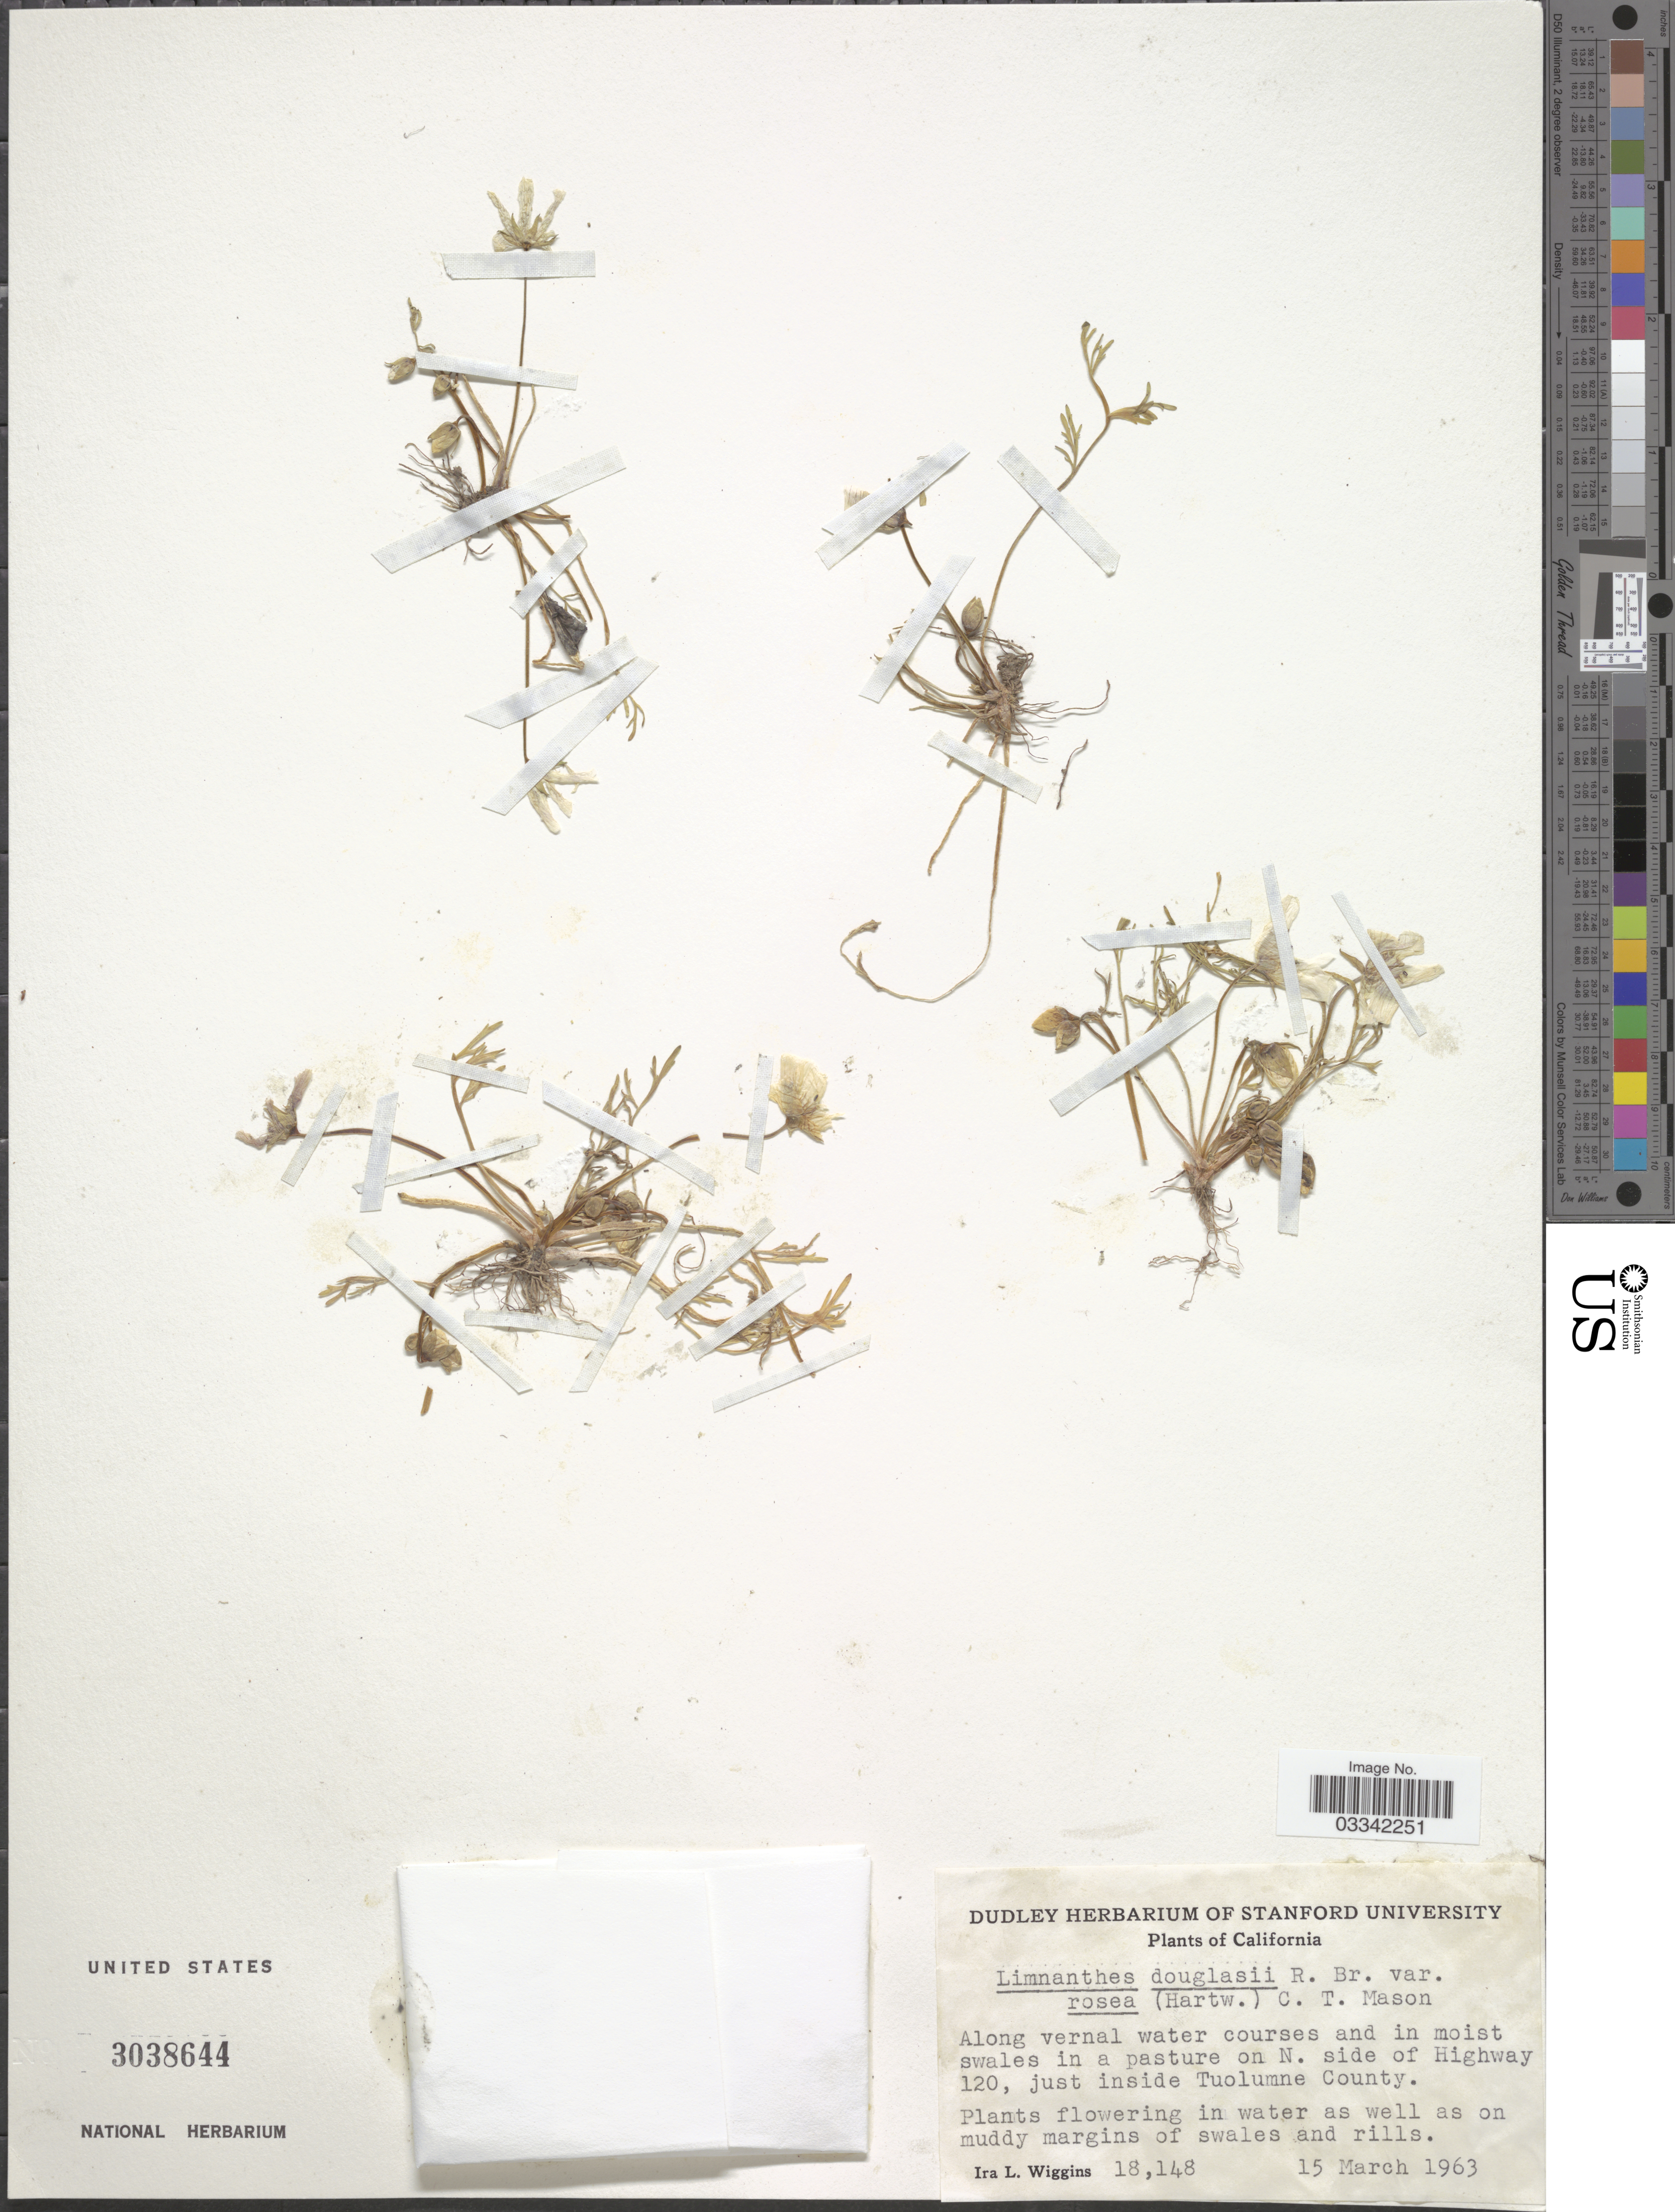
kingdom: Plantae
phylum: Tracheophyta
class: Magnoliopsida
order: Brassicales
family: Limnanthaceae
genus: Limnanthes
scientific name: Limnanthes douglasii var. rosea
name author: (Hartw. ex Benth.) Mason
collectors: I. L. Wiggins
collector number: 18148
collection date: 1963-03-15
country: United States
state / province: California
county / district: Tuolumne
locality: Along vernal water courses and in moist swales in a pasture on N. side of Highway 120, just inside Tuolumne County.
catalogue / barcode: US 3038644